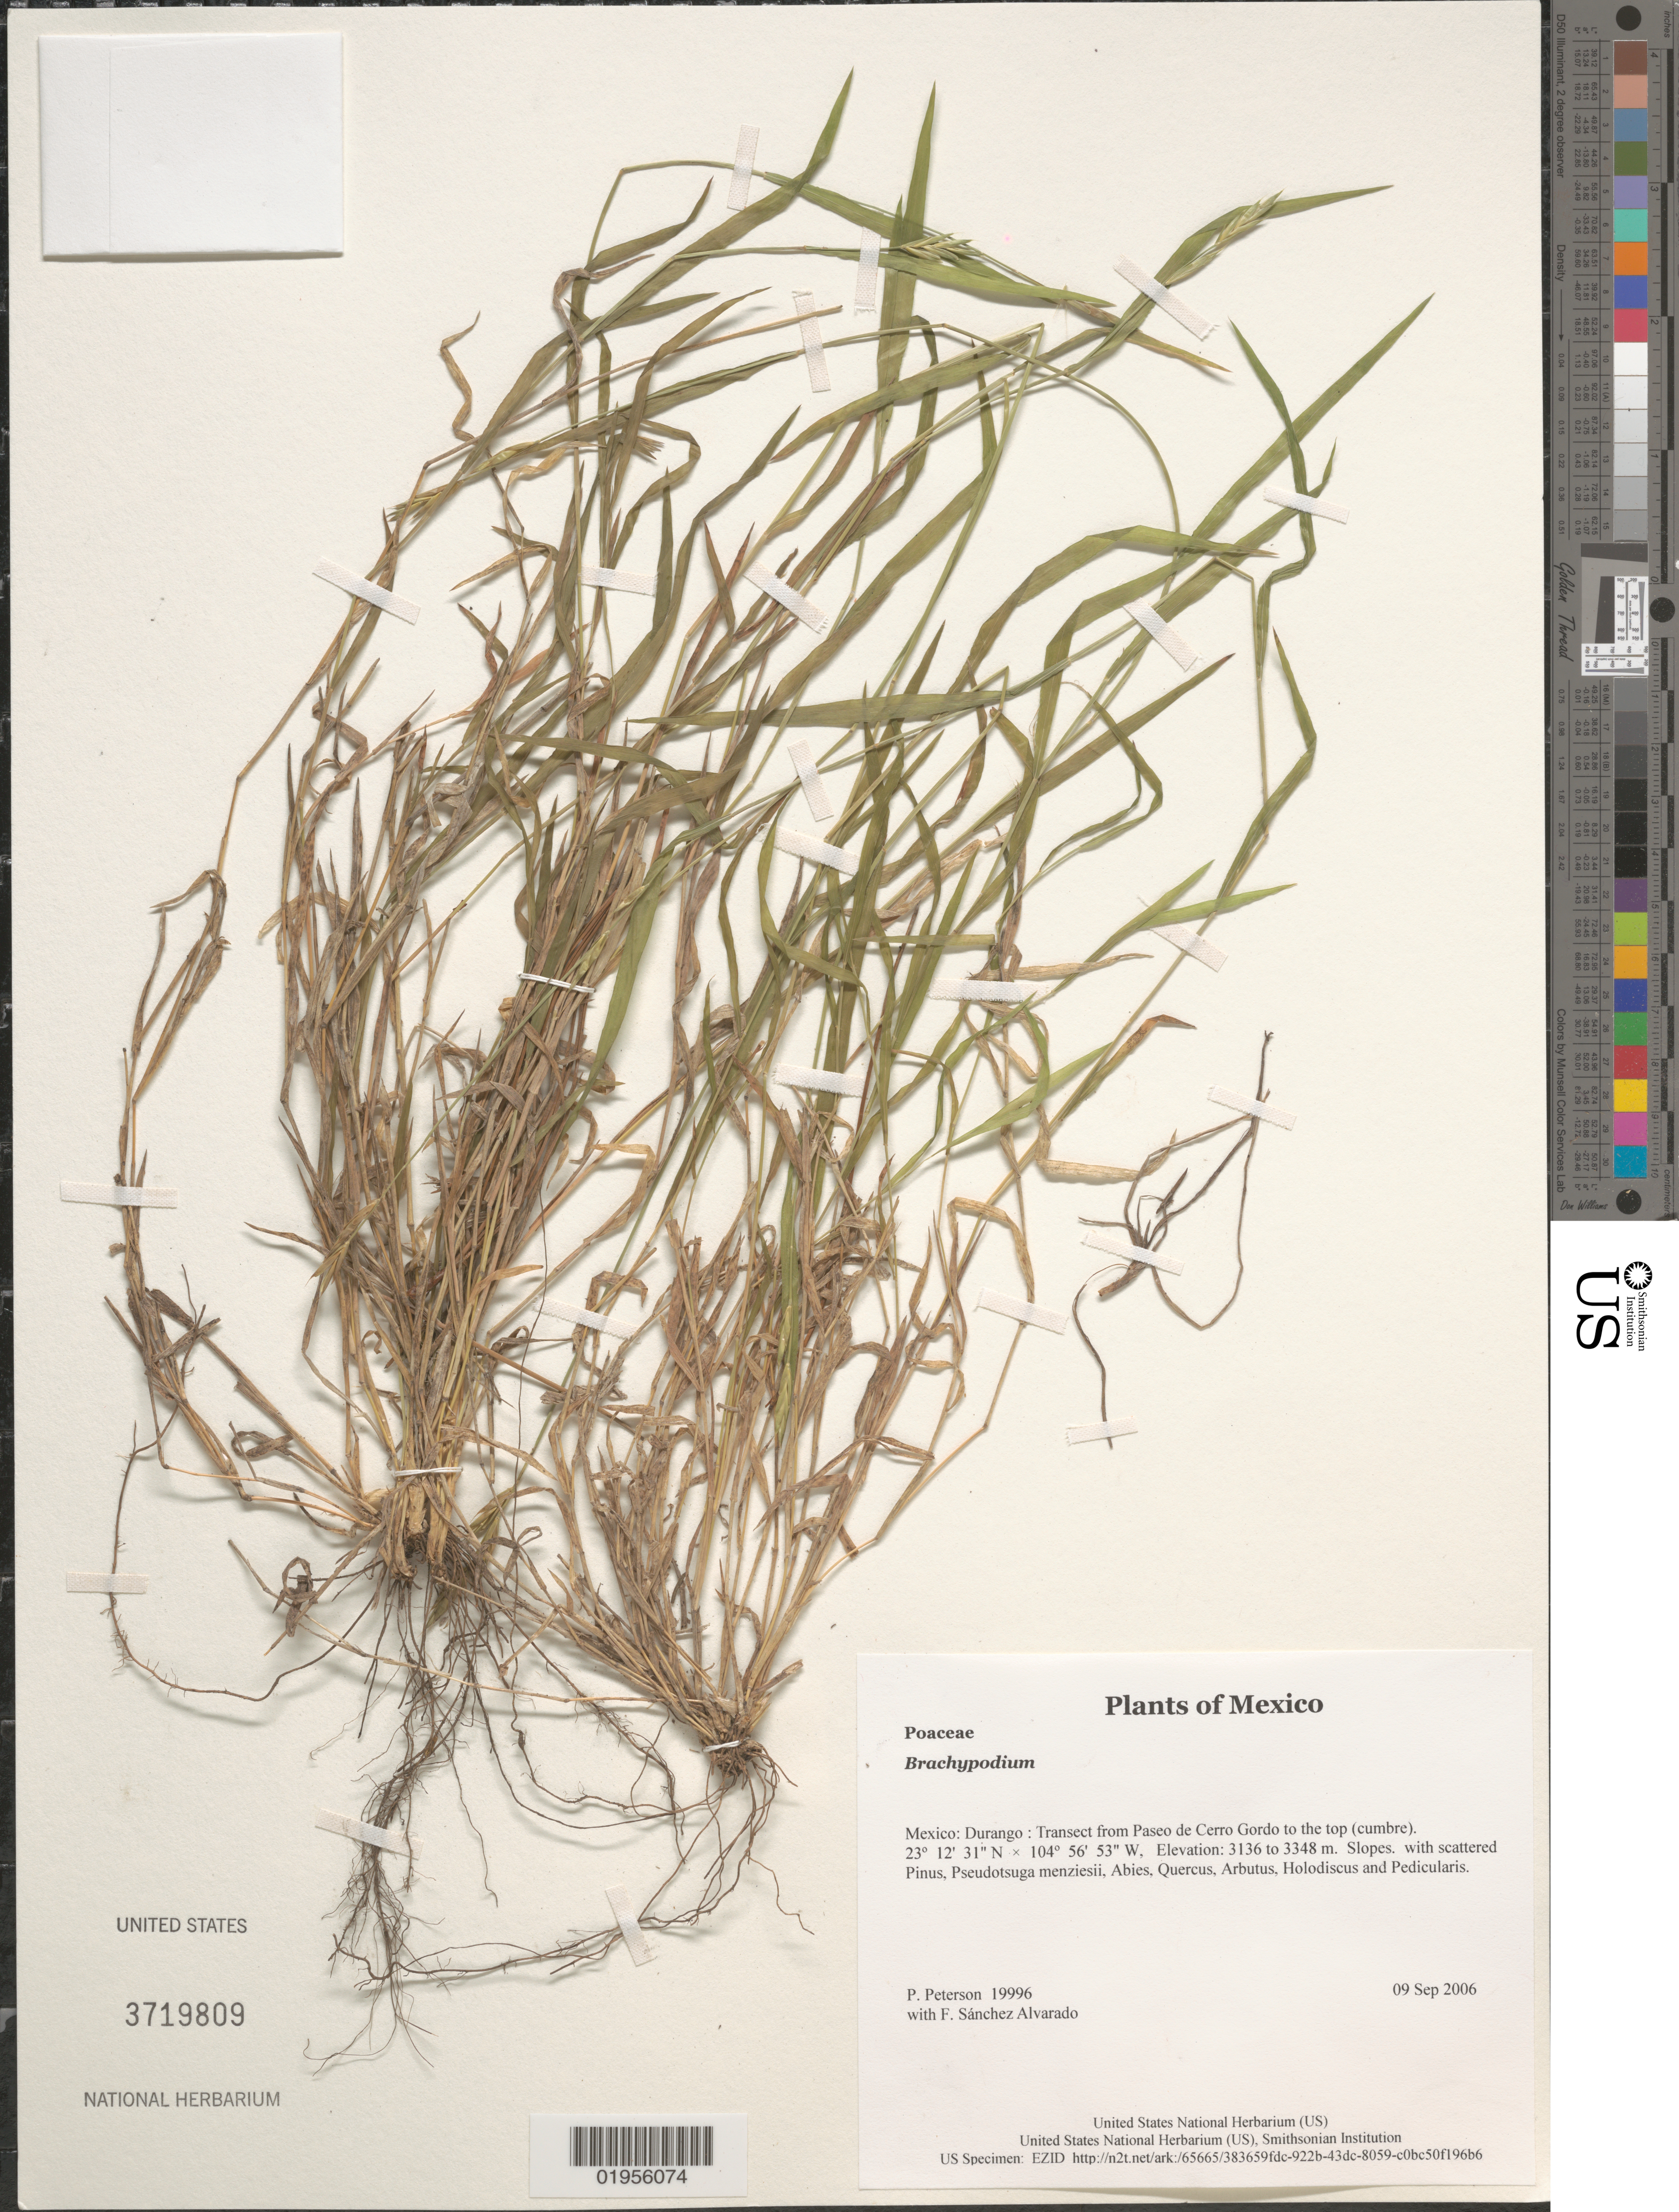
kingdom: Plantae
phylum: Tracheophyta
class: Liliopsida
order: Poales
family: Poaceae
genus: Brachypodium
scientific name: Brachypodium sp.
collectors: P. M. Peterson & F. Sánchez Alvarado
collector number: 19996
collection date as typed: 09 Sep 2006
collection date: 2006-09-09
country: Mexico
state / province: Durango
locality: Transect from Paseo de Cerro Gordo to the top (cumbre).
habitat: Slopes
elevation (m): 3136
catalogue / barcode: US 3719809